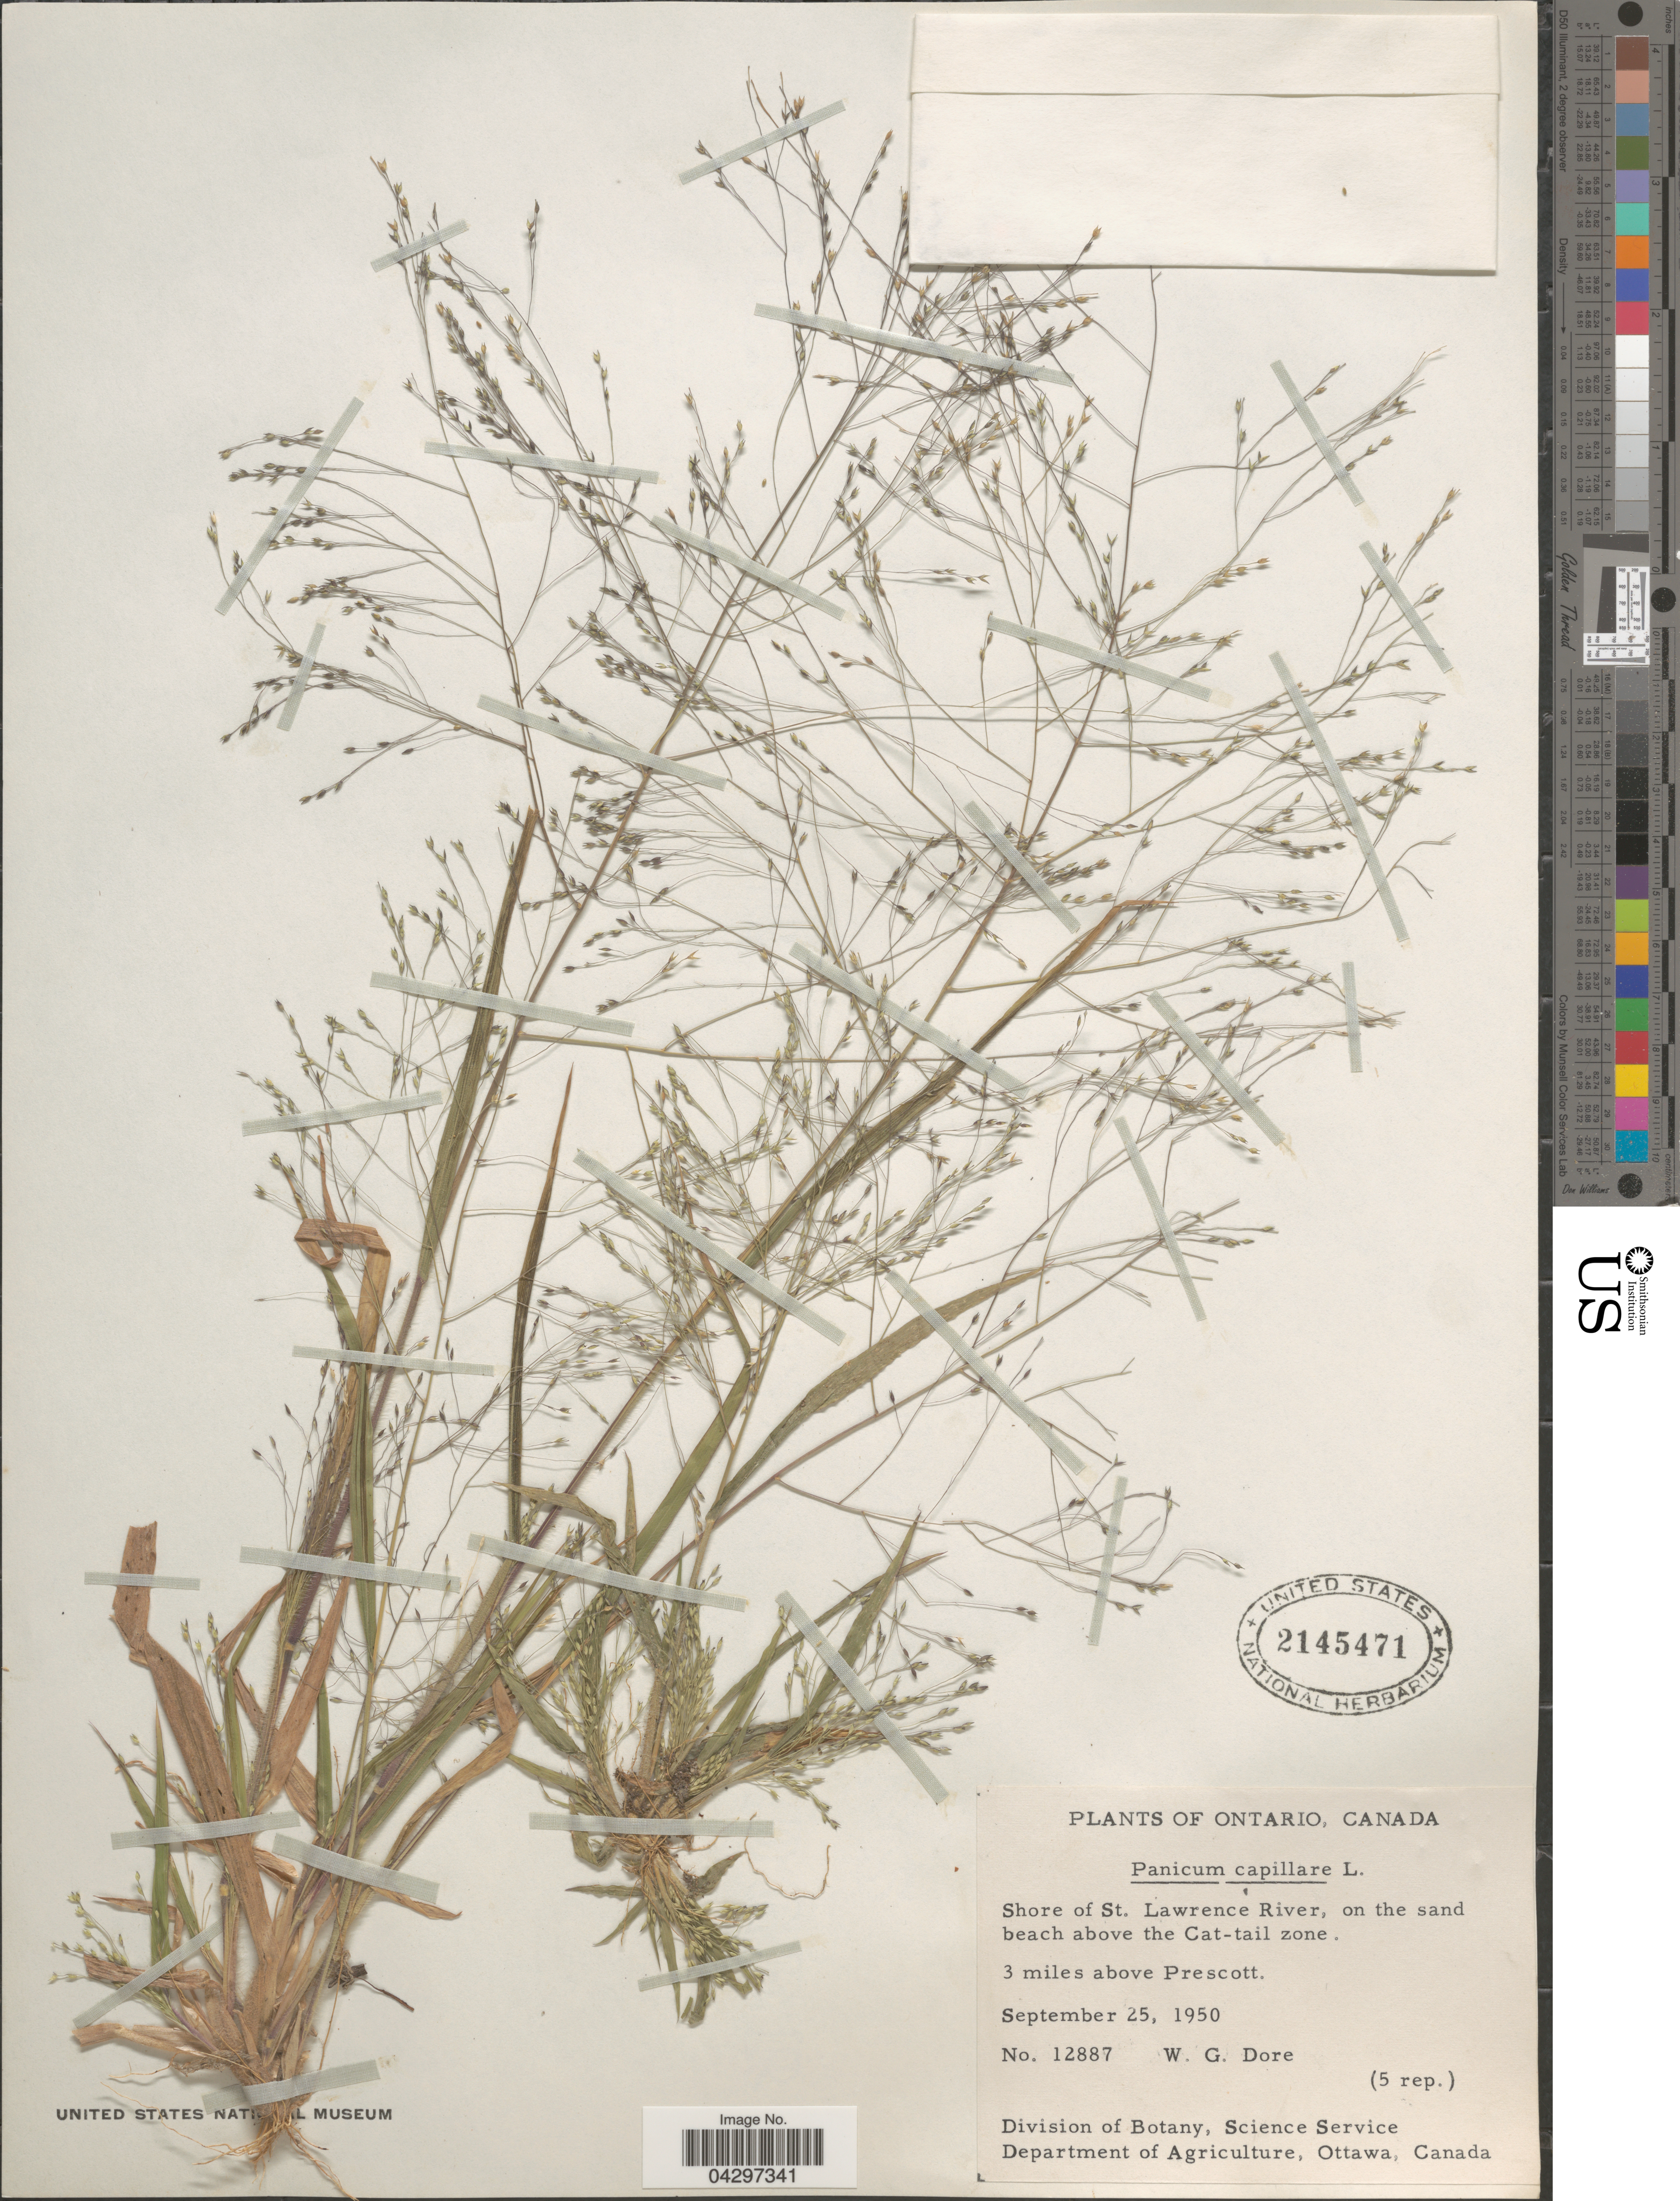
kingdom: Plantae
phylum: Tracheophyta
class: Liliopsida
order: Poales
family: Poaceae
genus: Panicum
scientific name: Panicum capillare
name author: L.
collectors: W. Dore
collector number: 12887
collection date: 1950-09-25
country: Canada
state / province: Ontario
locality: Shore of St. Lawrence River, on the sand beach above the Cat-tail zone. 3 miles above Prescott.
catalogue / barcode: US 2145471